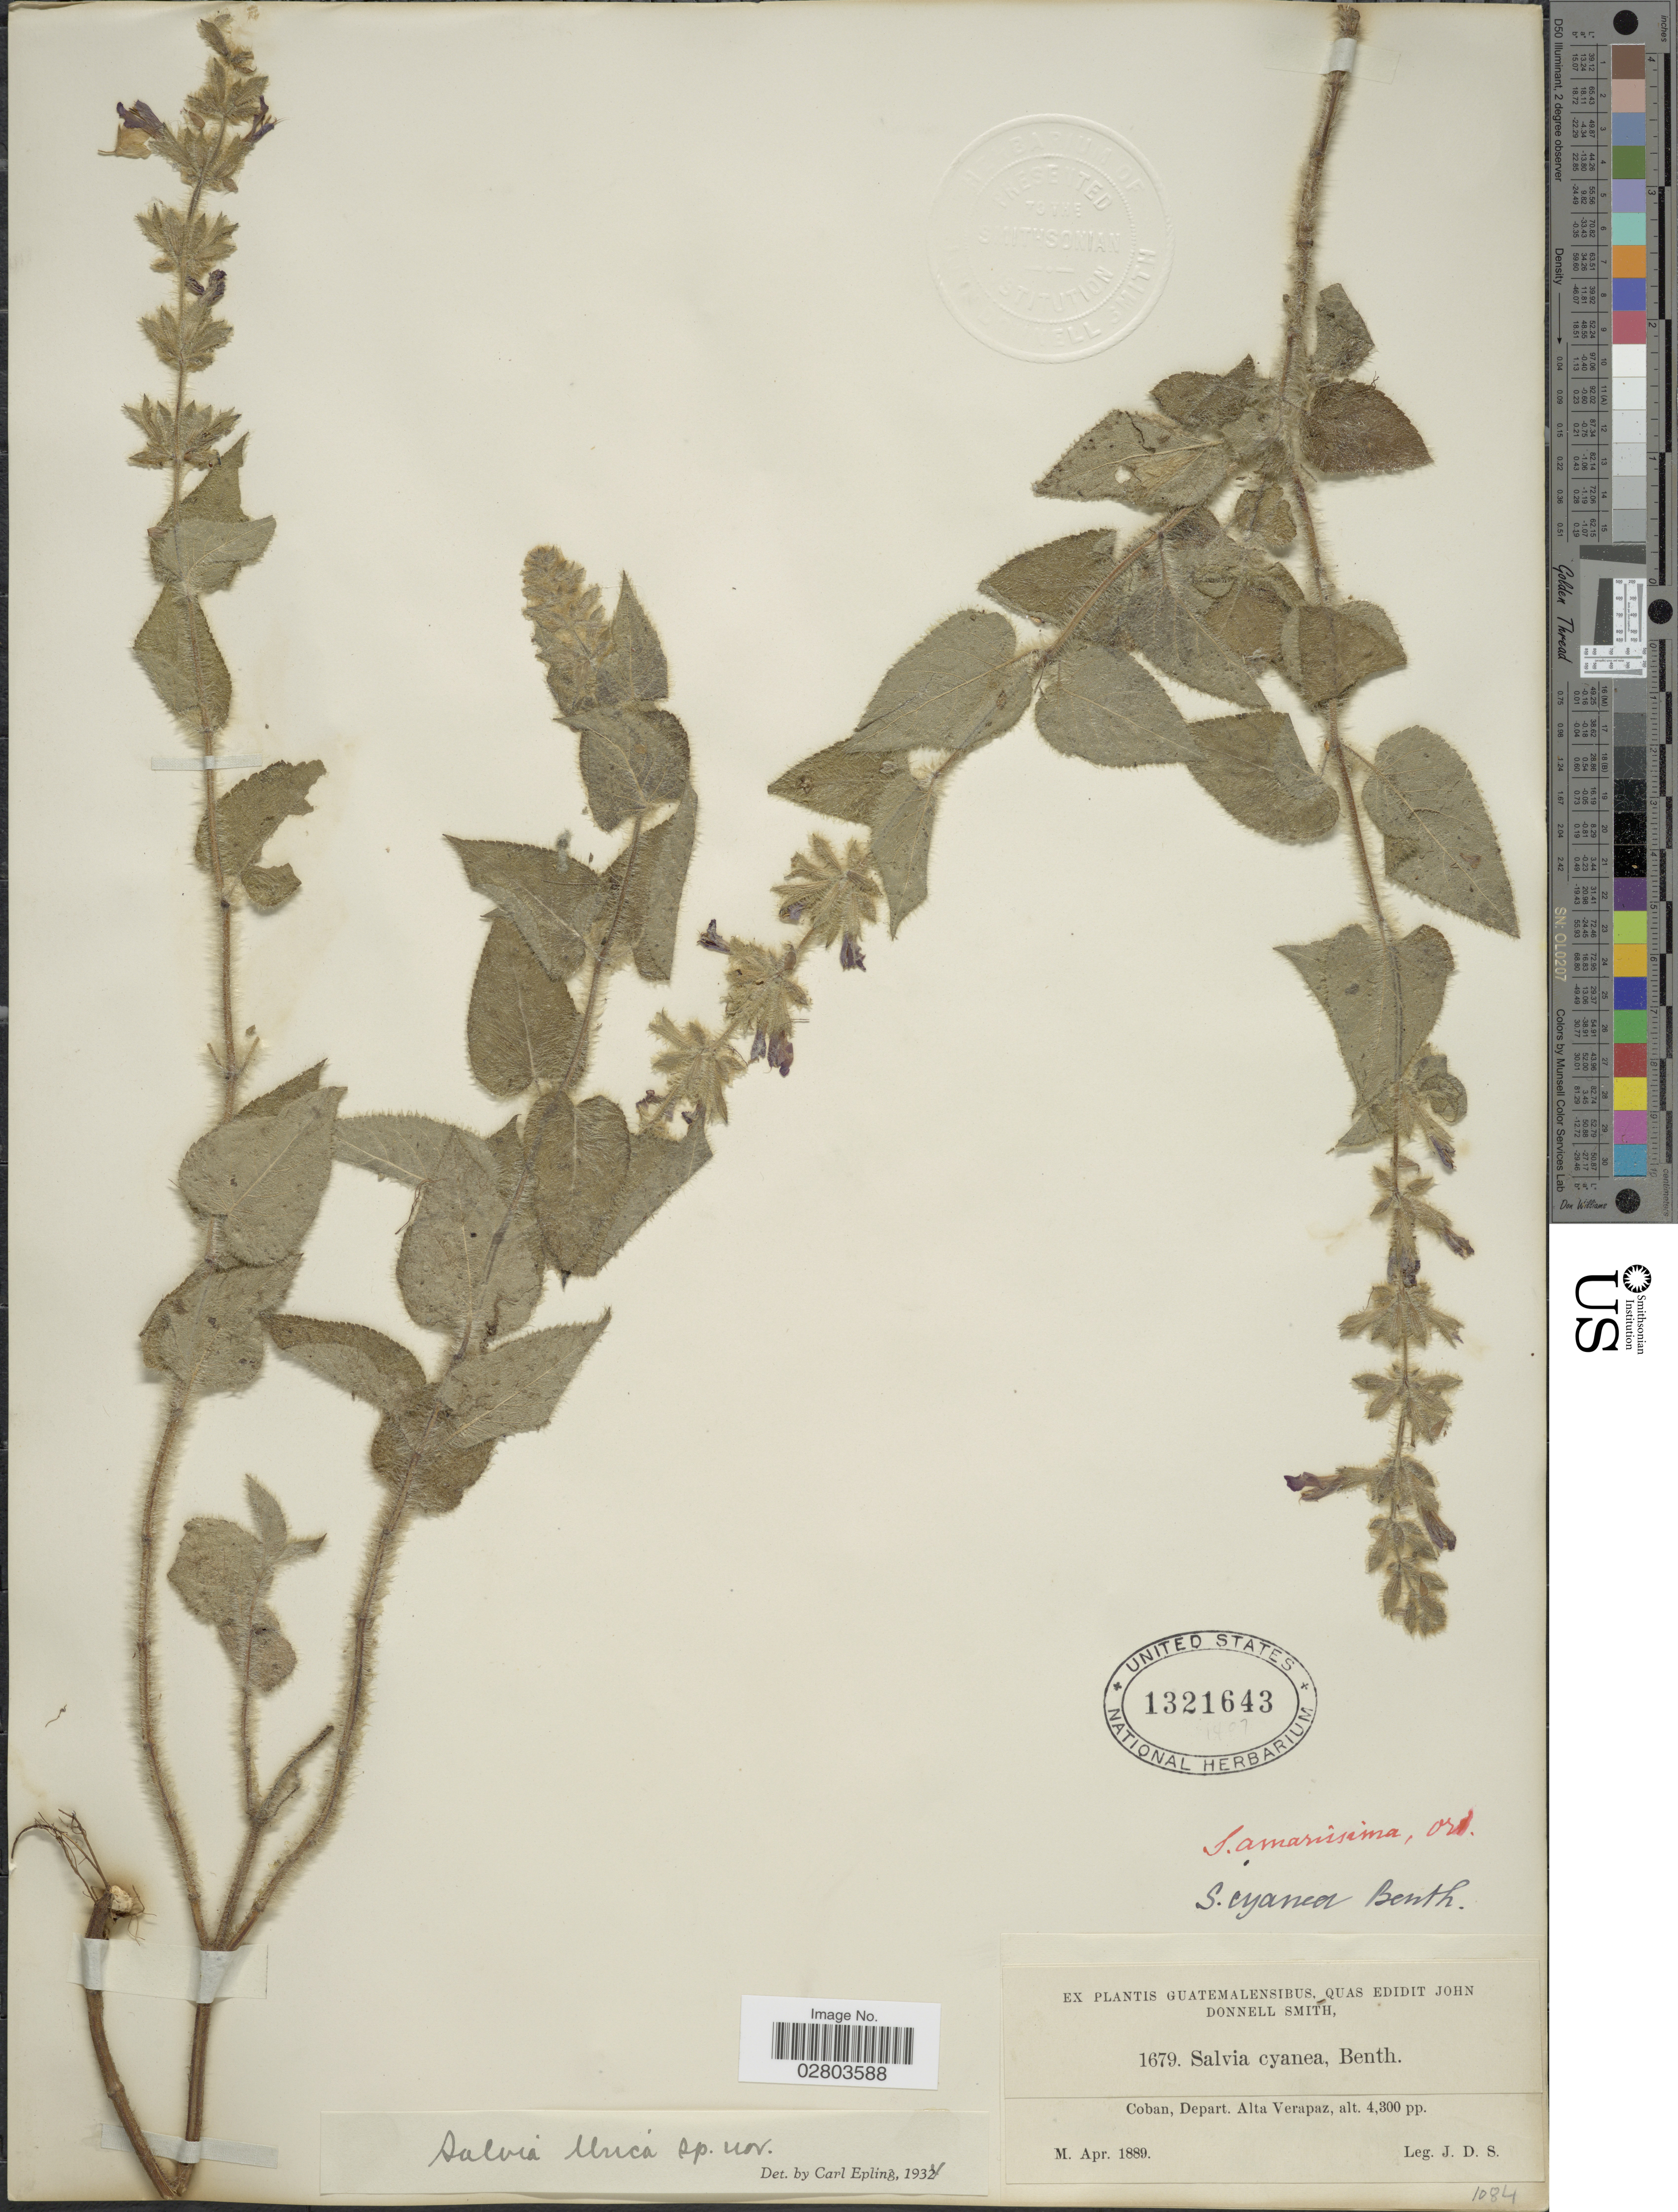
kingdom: Plantae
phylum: Tracheophyta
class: Magnoliopsida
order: Lamiales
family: Lamiaceae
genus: Salvia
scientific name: Salvia urica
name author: Epling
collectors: J. Donnell Smith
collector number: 1679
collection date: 1889-04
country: Guatemala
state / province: Alta Verapaz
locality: Coban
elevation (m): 1311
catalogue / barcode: US 1321643